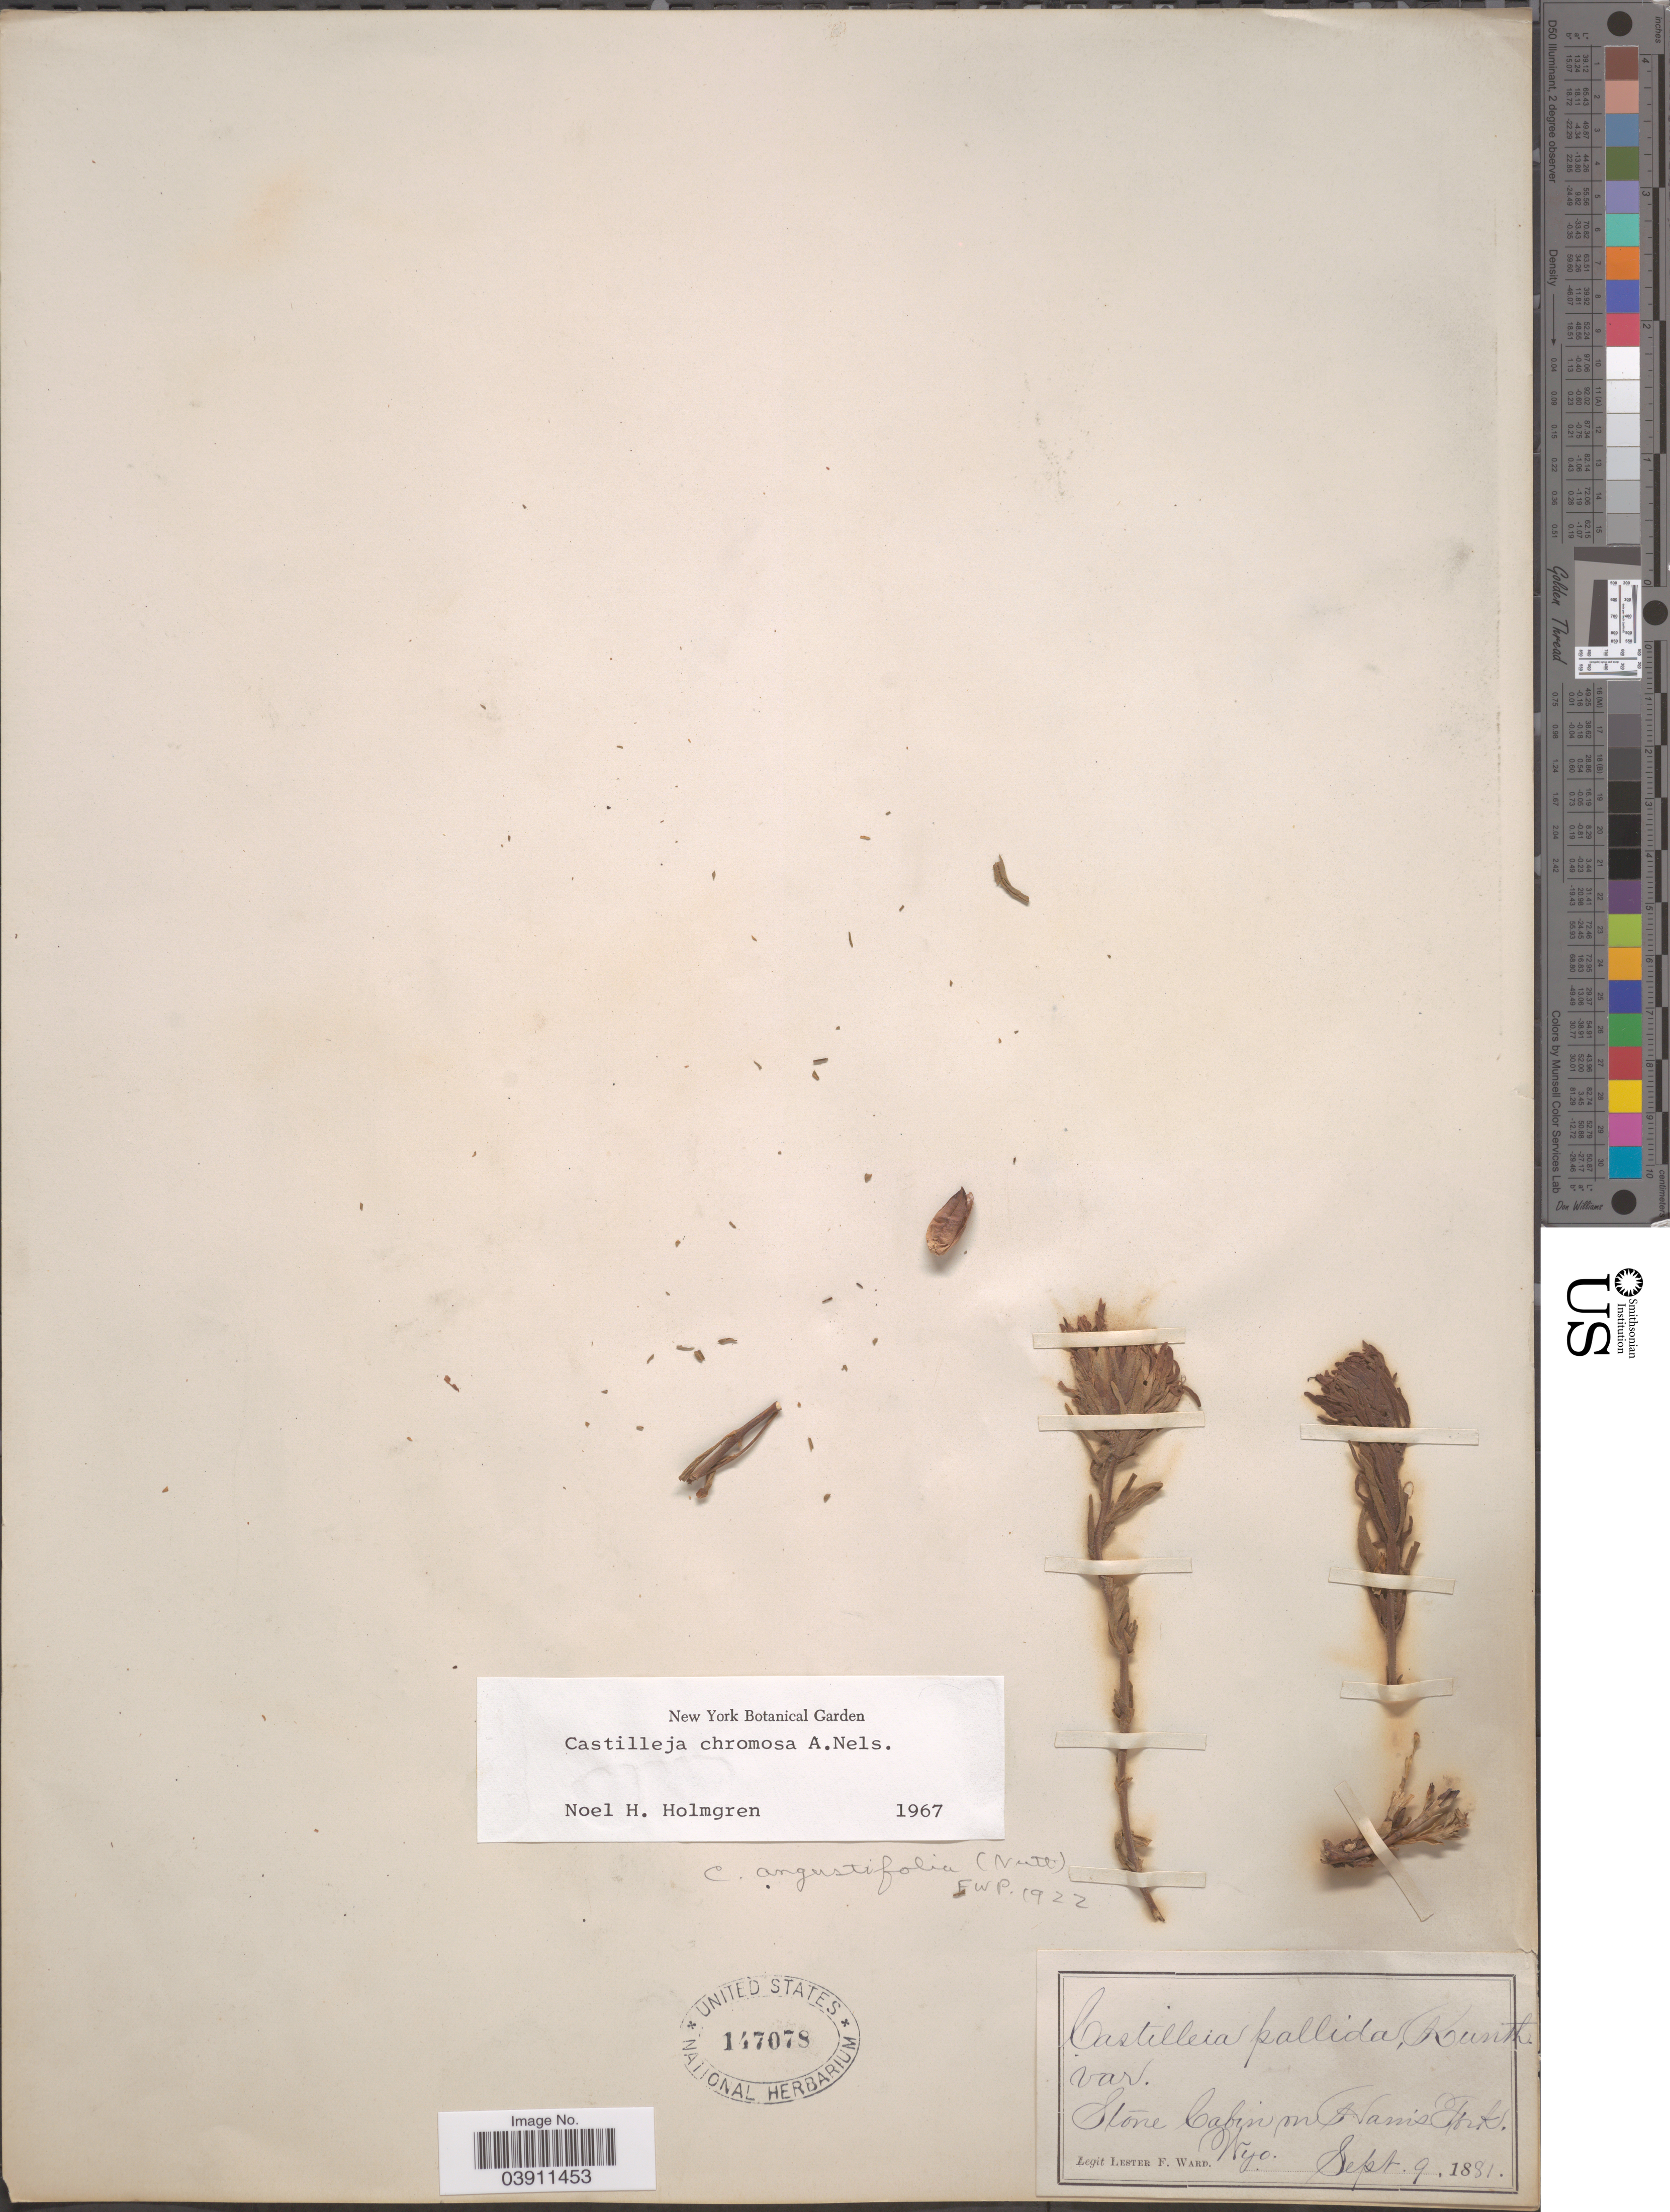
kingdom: Plantae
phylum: Tracheophyta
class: Magnoliopsida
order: Lamiales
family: Orobanchaceae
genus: Castilleja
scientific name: Castilleja chromosa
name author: A. Nelson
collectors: L. F. Ward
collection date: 1881-09-09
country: United States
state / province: Wyoming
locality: Stone Cabin on Harris Fork.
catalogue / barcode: US 147078